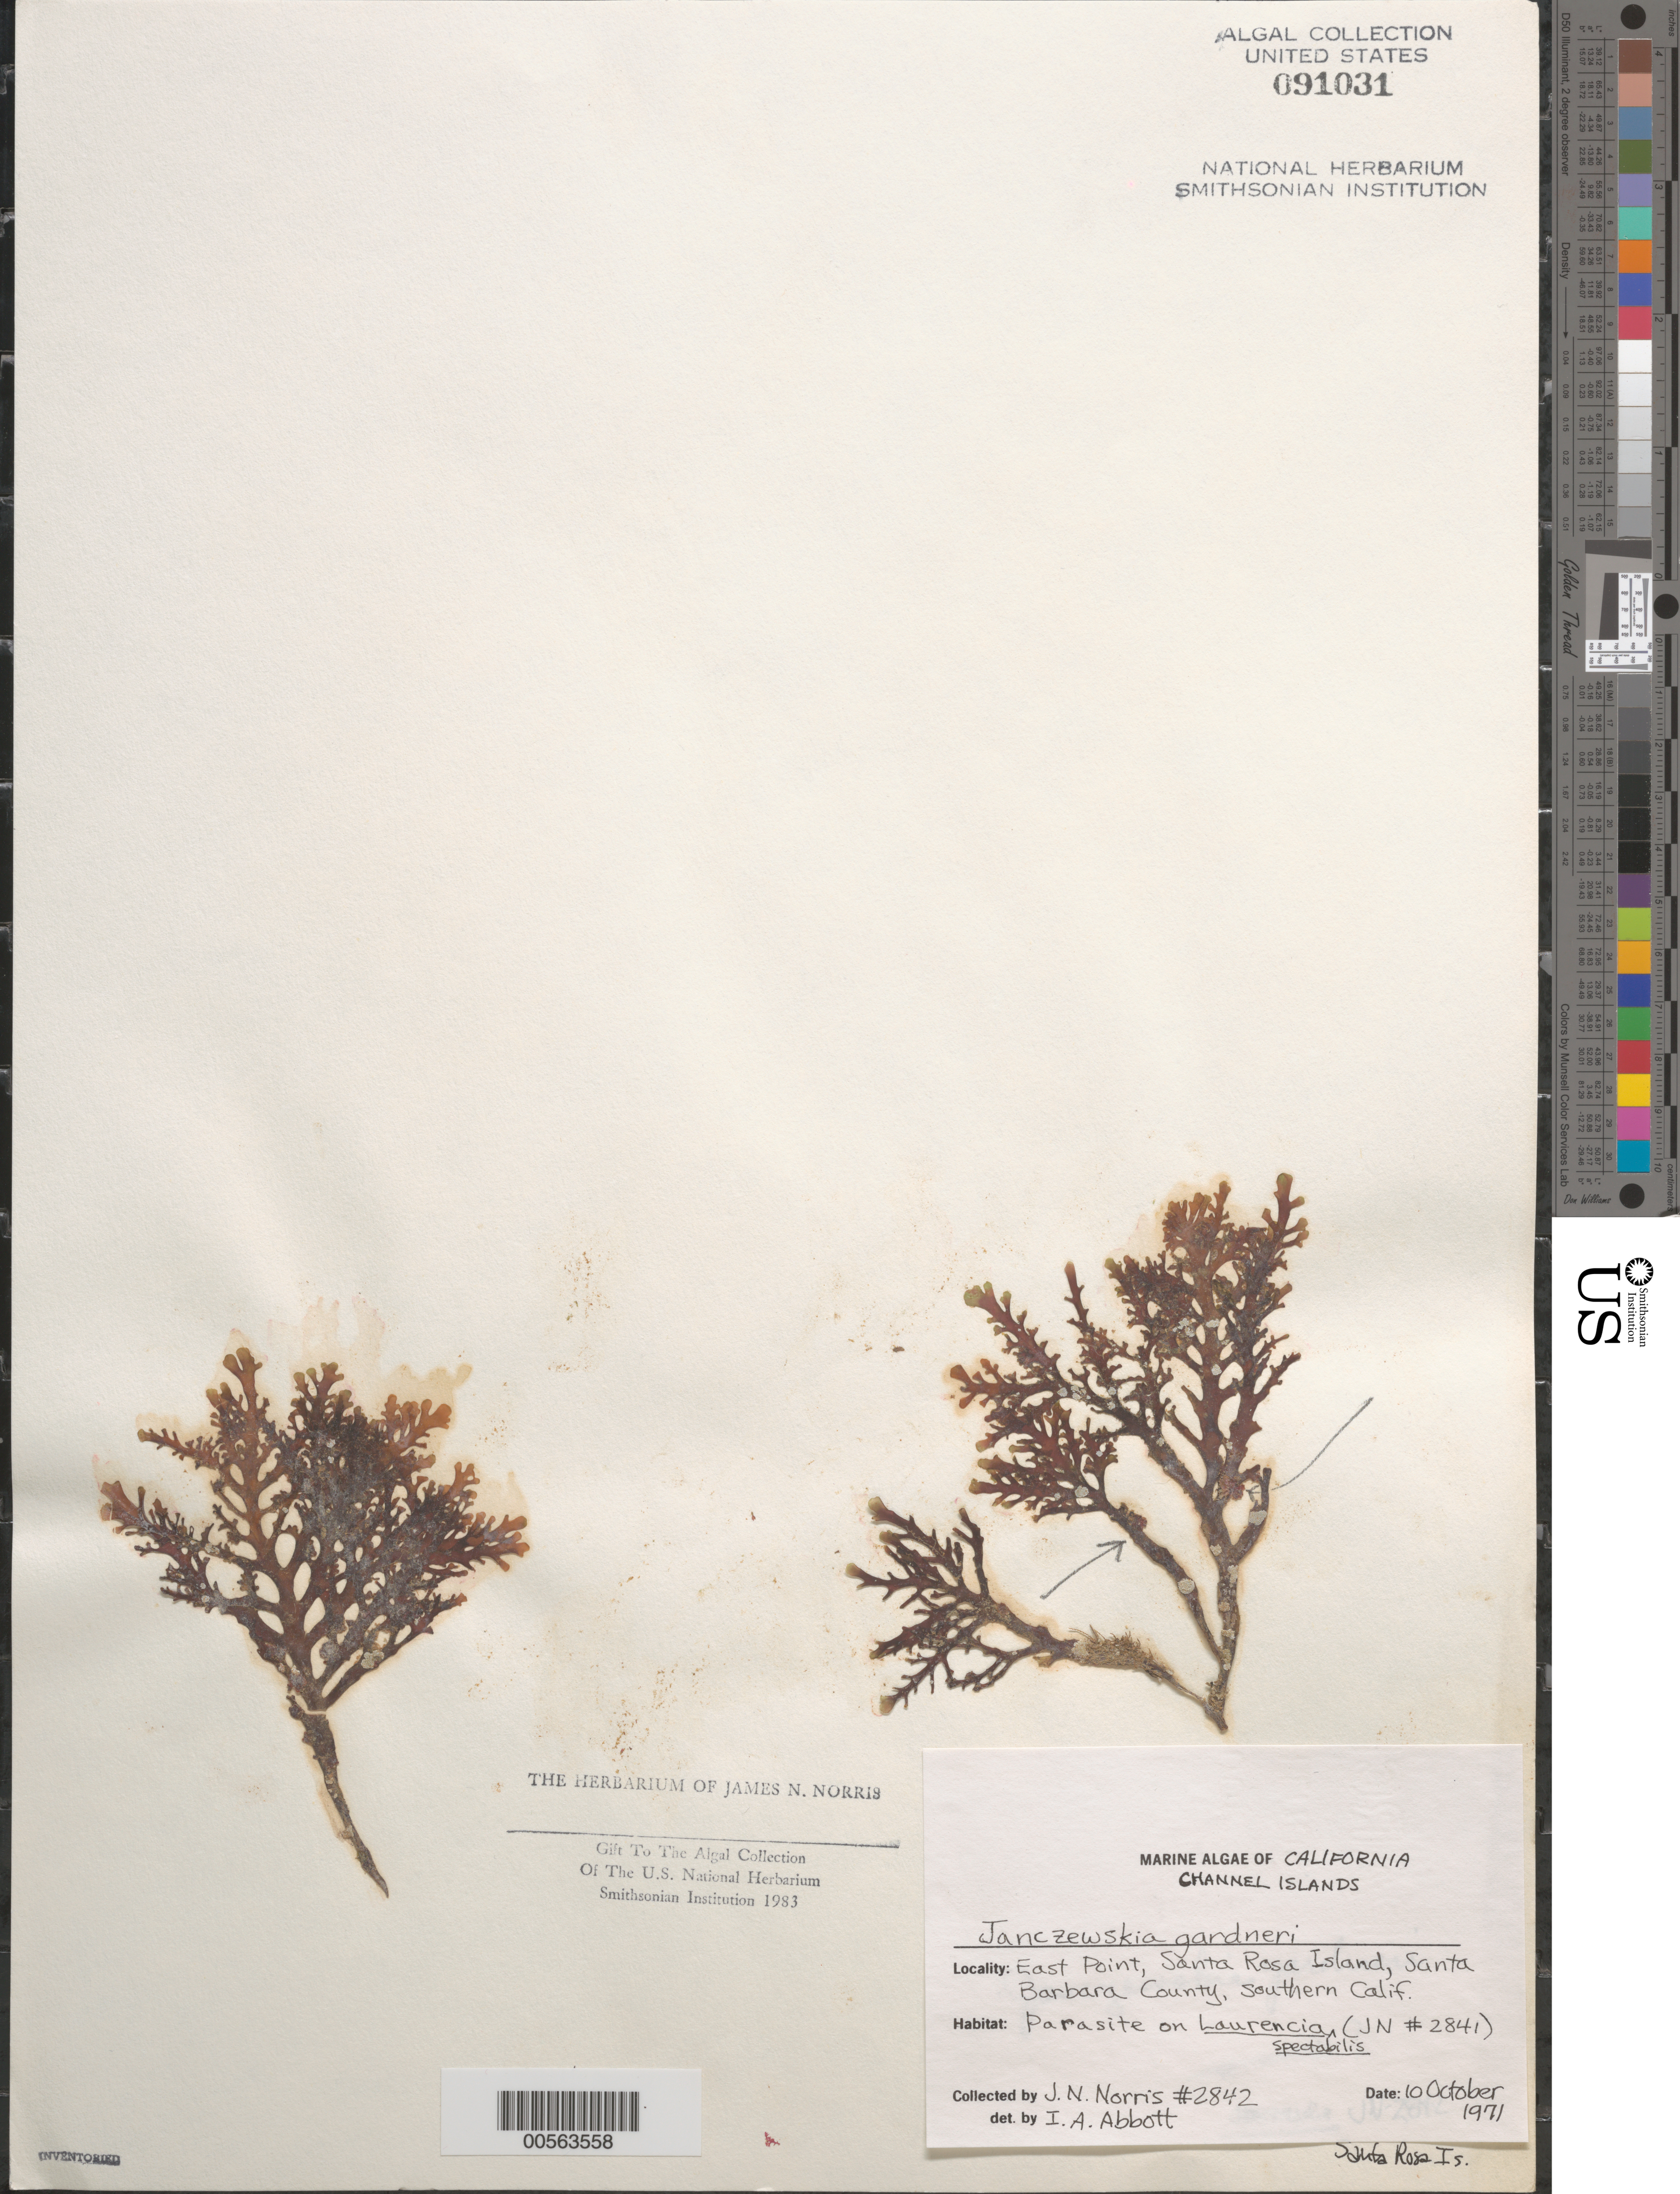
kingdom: Plantae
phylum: Rhodophyta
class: Florideophyceae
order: Ceramiales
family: Rhodomelaceae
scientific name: Heterojanczewskia gardneri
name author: (Setchell & Guernsey) K.W. Nam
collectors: J. N. Norris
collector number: JN-2842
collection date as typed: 10 Oct 1971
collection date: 1971-10-10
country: United States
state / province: California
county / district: Santa Barbara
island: Santa Rosa Island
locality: East Point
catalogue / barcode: US 91031